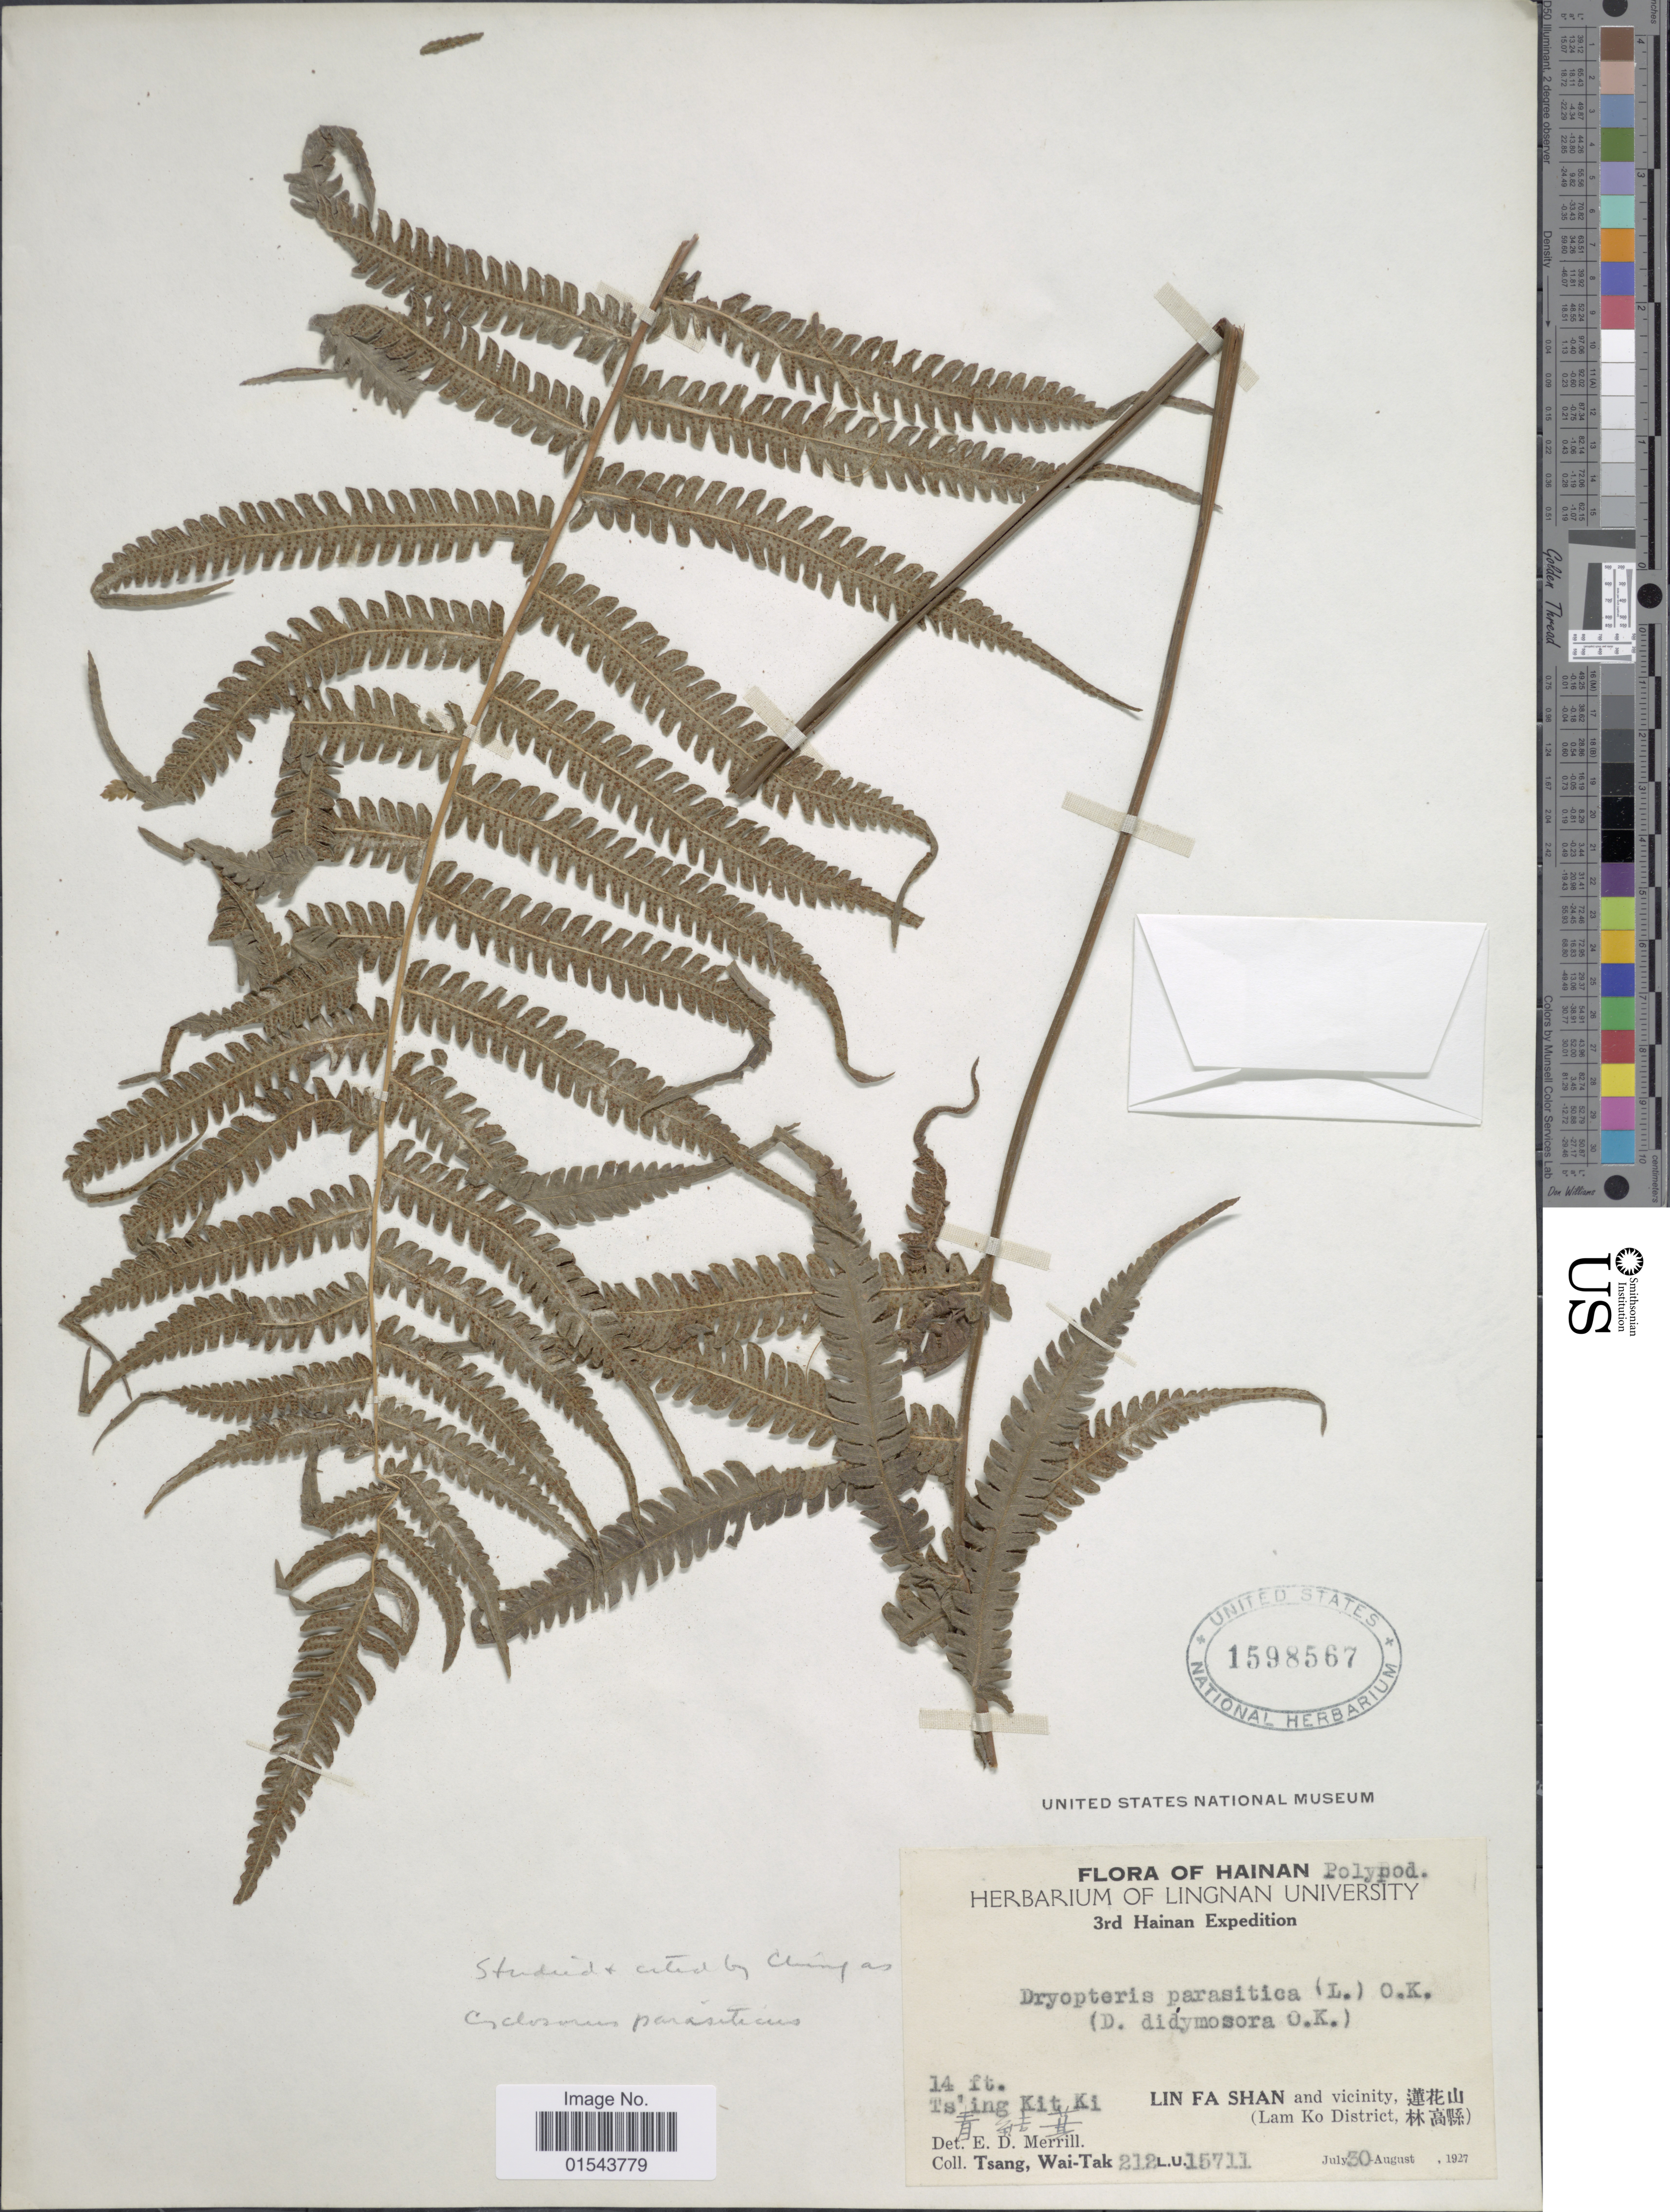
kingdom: Plantae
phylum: Tracheophyta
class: Polypodiopsida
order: Polypodiales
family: Thelypteridaceae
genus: Christella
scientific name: Christella parasitica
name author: (L.) H. Lév.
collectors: W. T. Tsang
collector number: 212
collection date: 1927-07-30/1927-08-30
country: China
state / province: Hainan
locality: Lin Fa Shan and vicinity (Lam Ko District)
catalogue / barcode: US 1598567